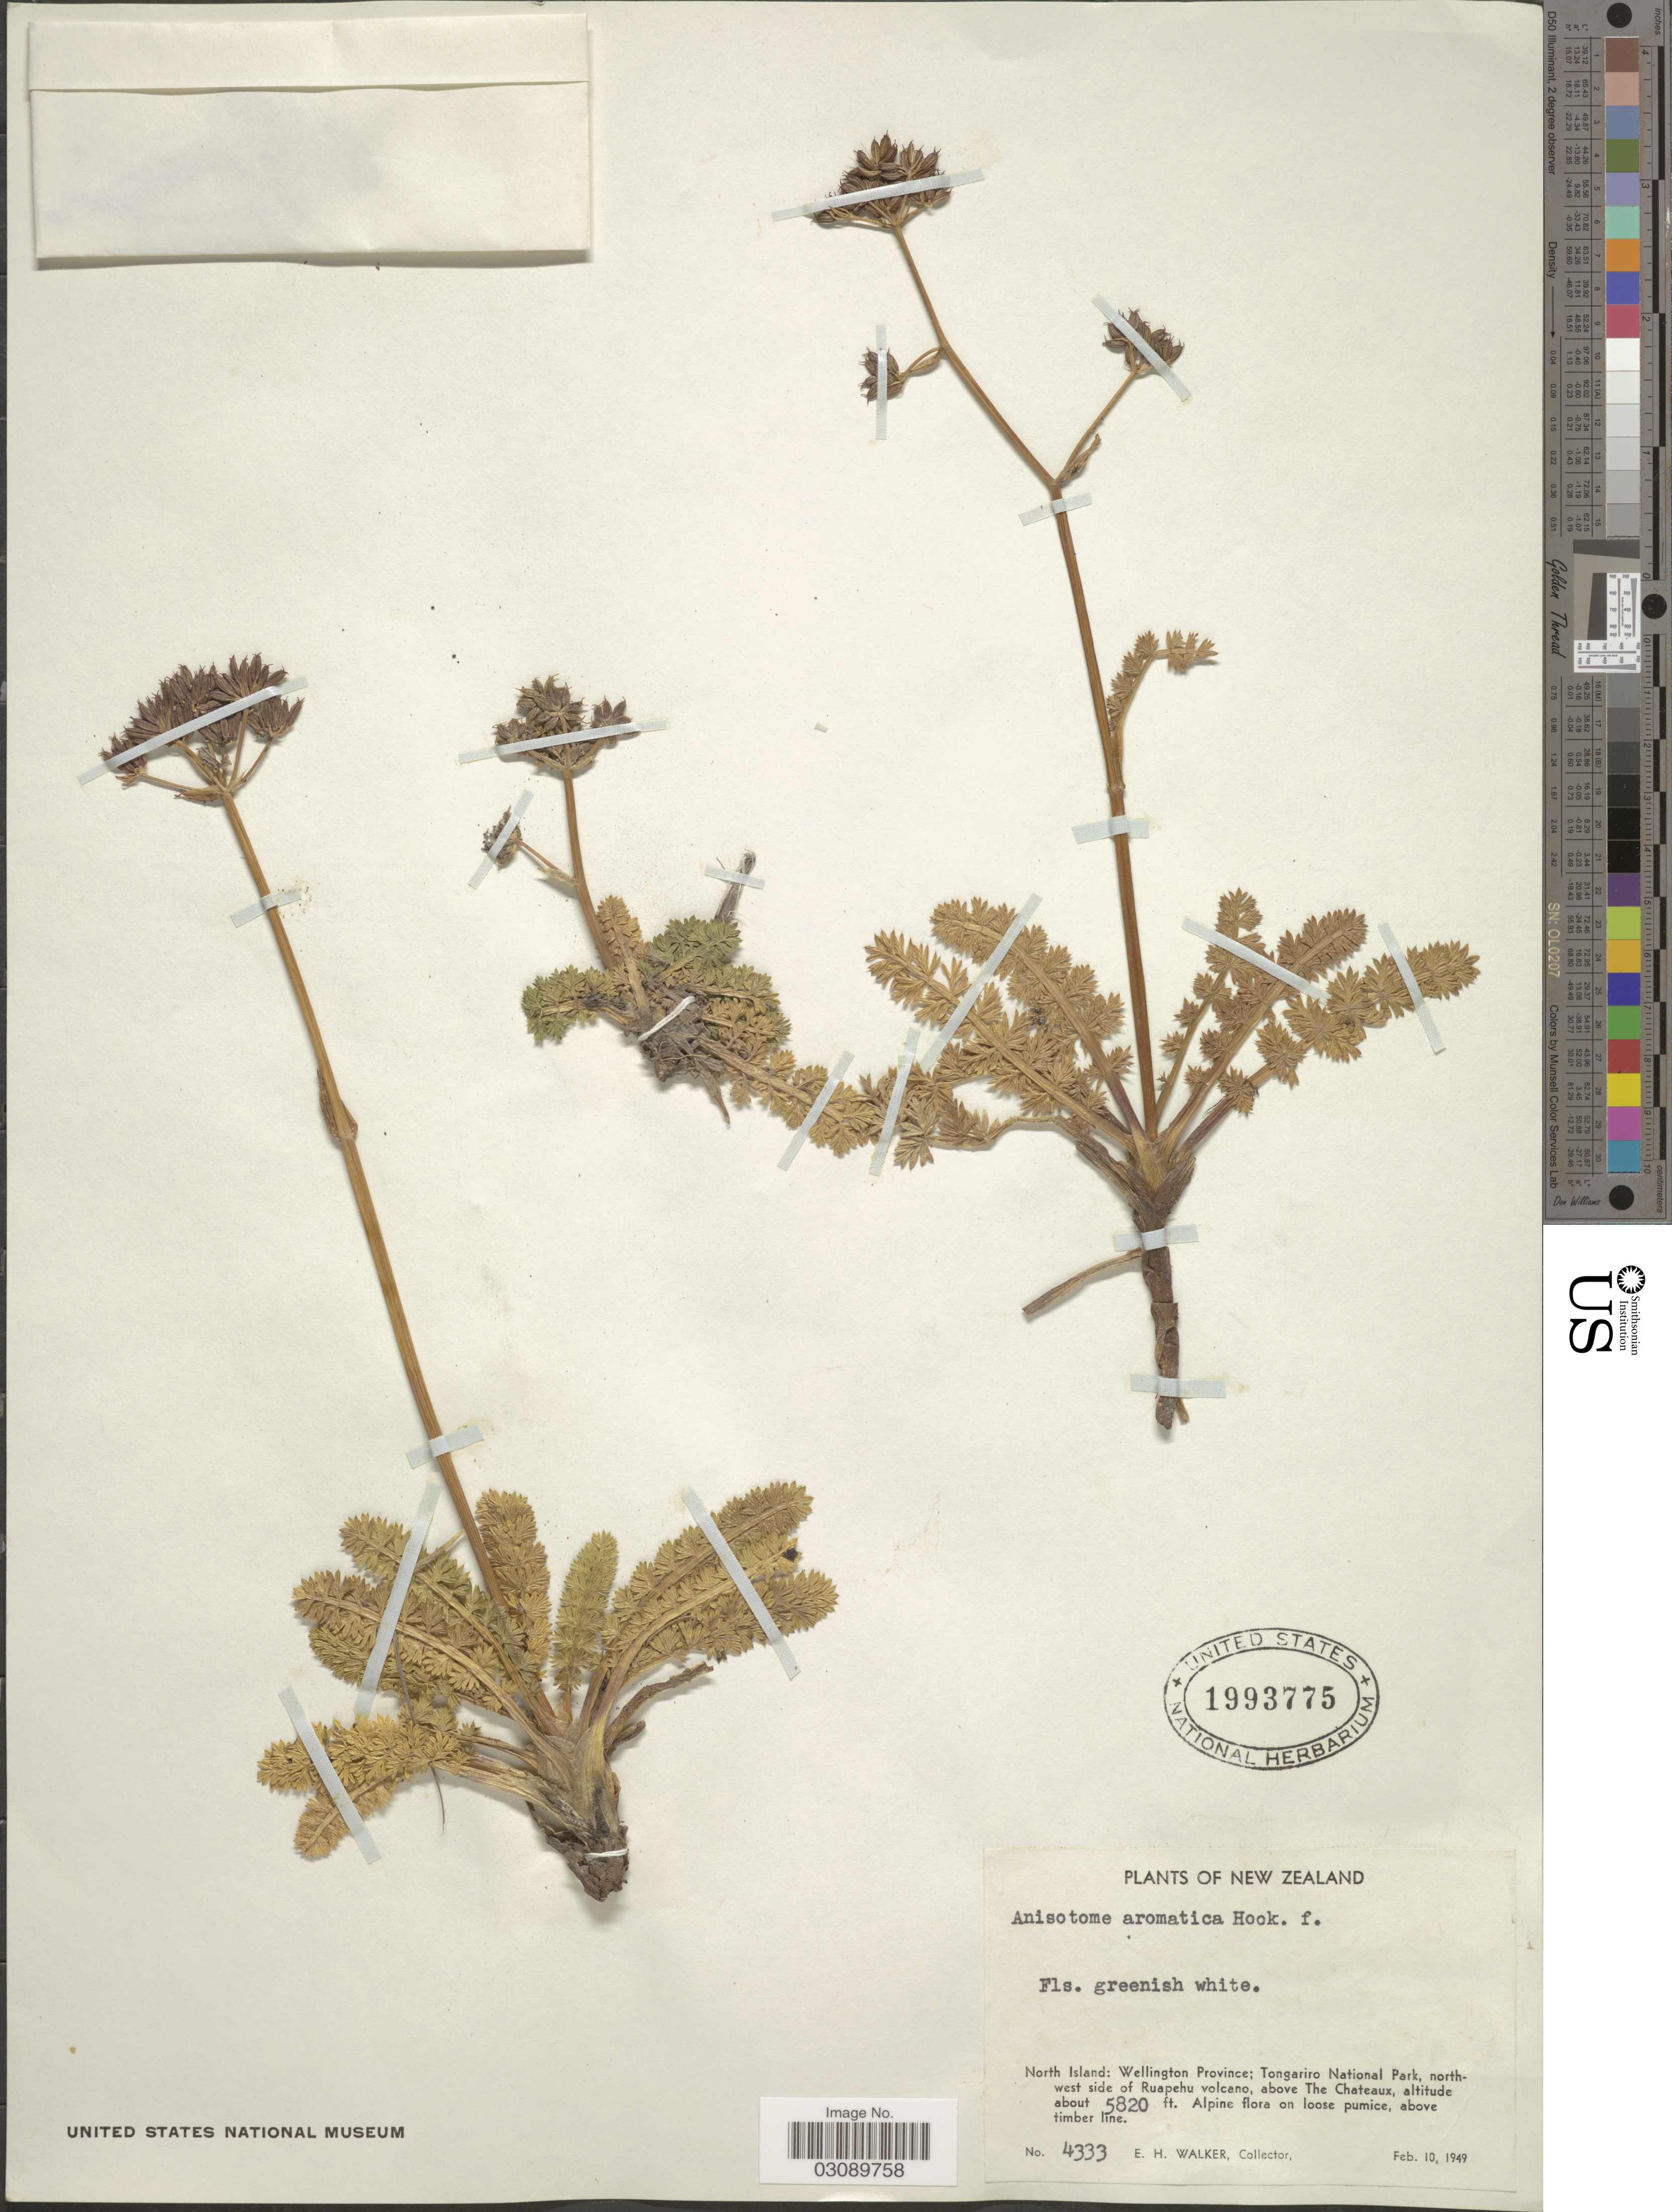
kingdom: Plantae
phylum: Tracheophyta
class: Magnoliopsida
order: Apiales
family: Apiaceae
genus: Anisotome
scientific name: Anisotome aromatica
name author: Hook. f.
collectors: E. H. Walker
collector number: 4333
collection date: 1949-02-10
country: New Zealand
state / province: Wellington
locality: North Island: Tongariro National Park, northwest side of Ruapehu volcano, above The Chateaux.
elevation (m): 1774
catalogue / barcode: US 1993775